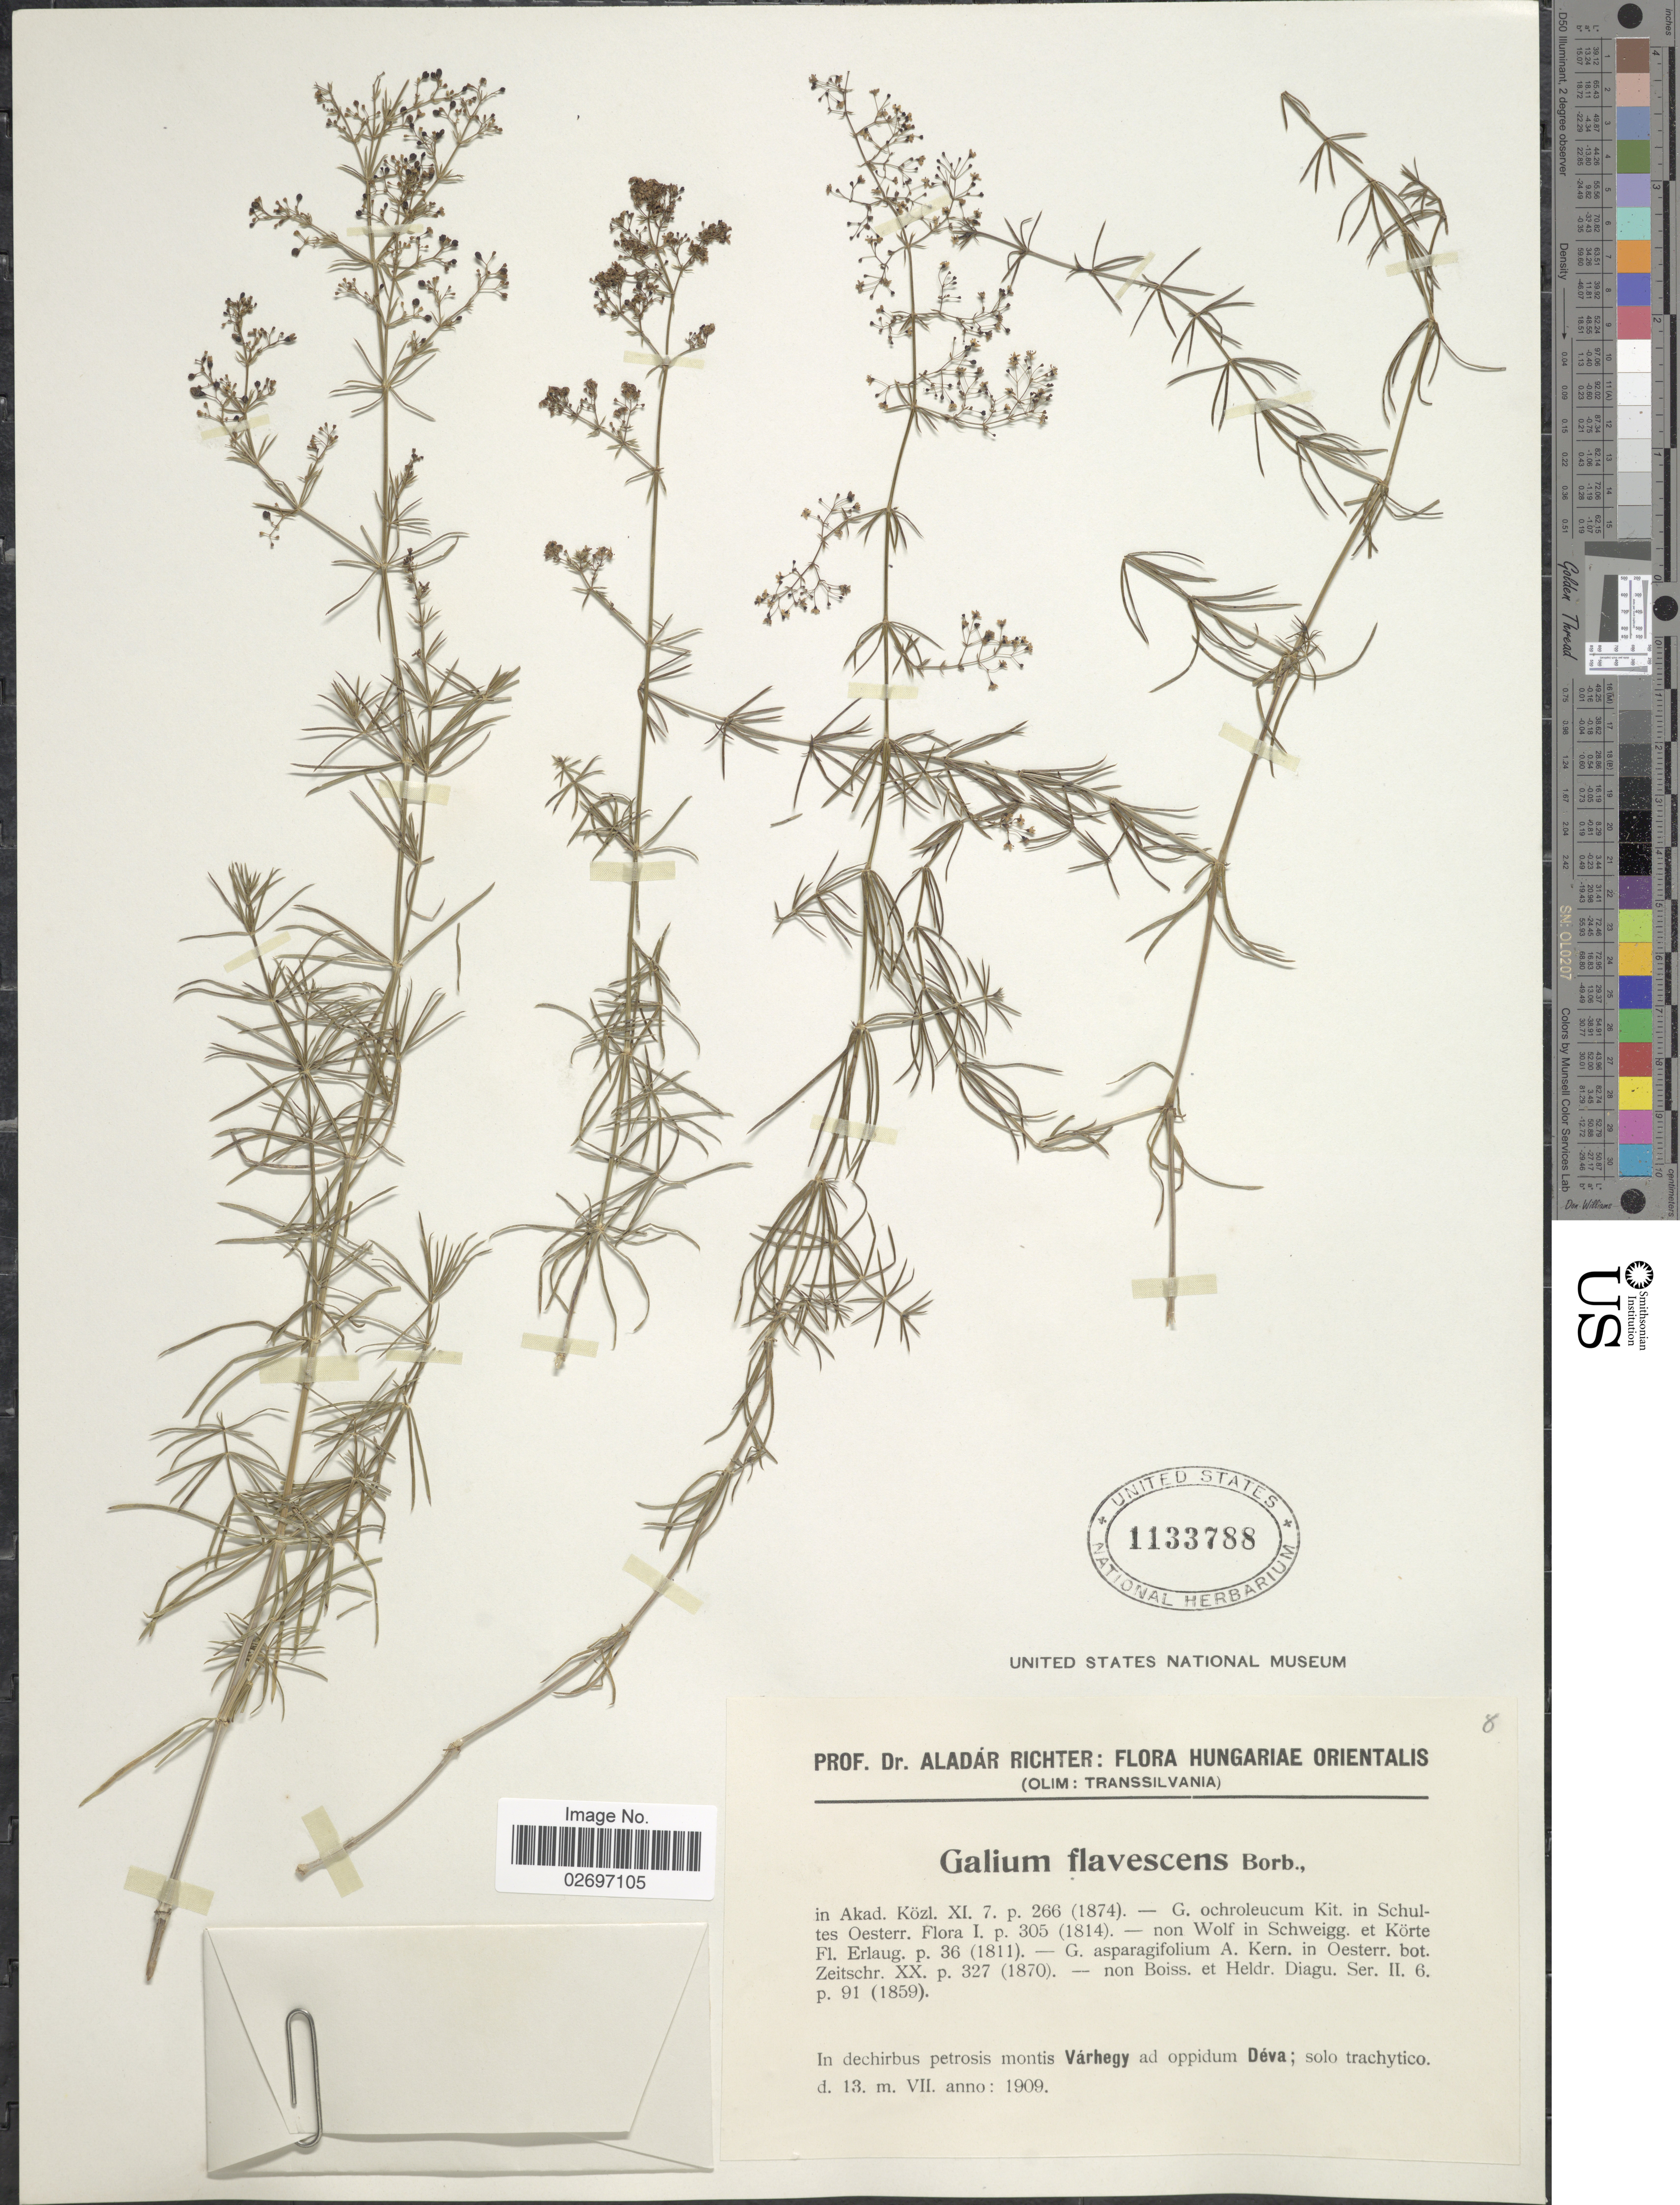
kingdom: Plantae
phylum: Tracheophyta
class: Magnoliopsida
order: Gentianales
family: Rubiaceae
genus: Galium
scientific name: Galium flavescens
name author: Borbás ex Simonk.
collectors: A. Richter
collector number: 8?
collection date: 1909-07-13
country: Hungary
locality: Hungariae Orientalis, (Olim: Transsilvania): in deschirbus petrosis montis Varhegy ad oppidum Deva; solo trachytico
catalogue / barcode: US 1133788